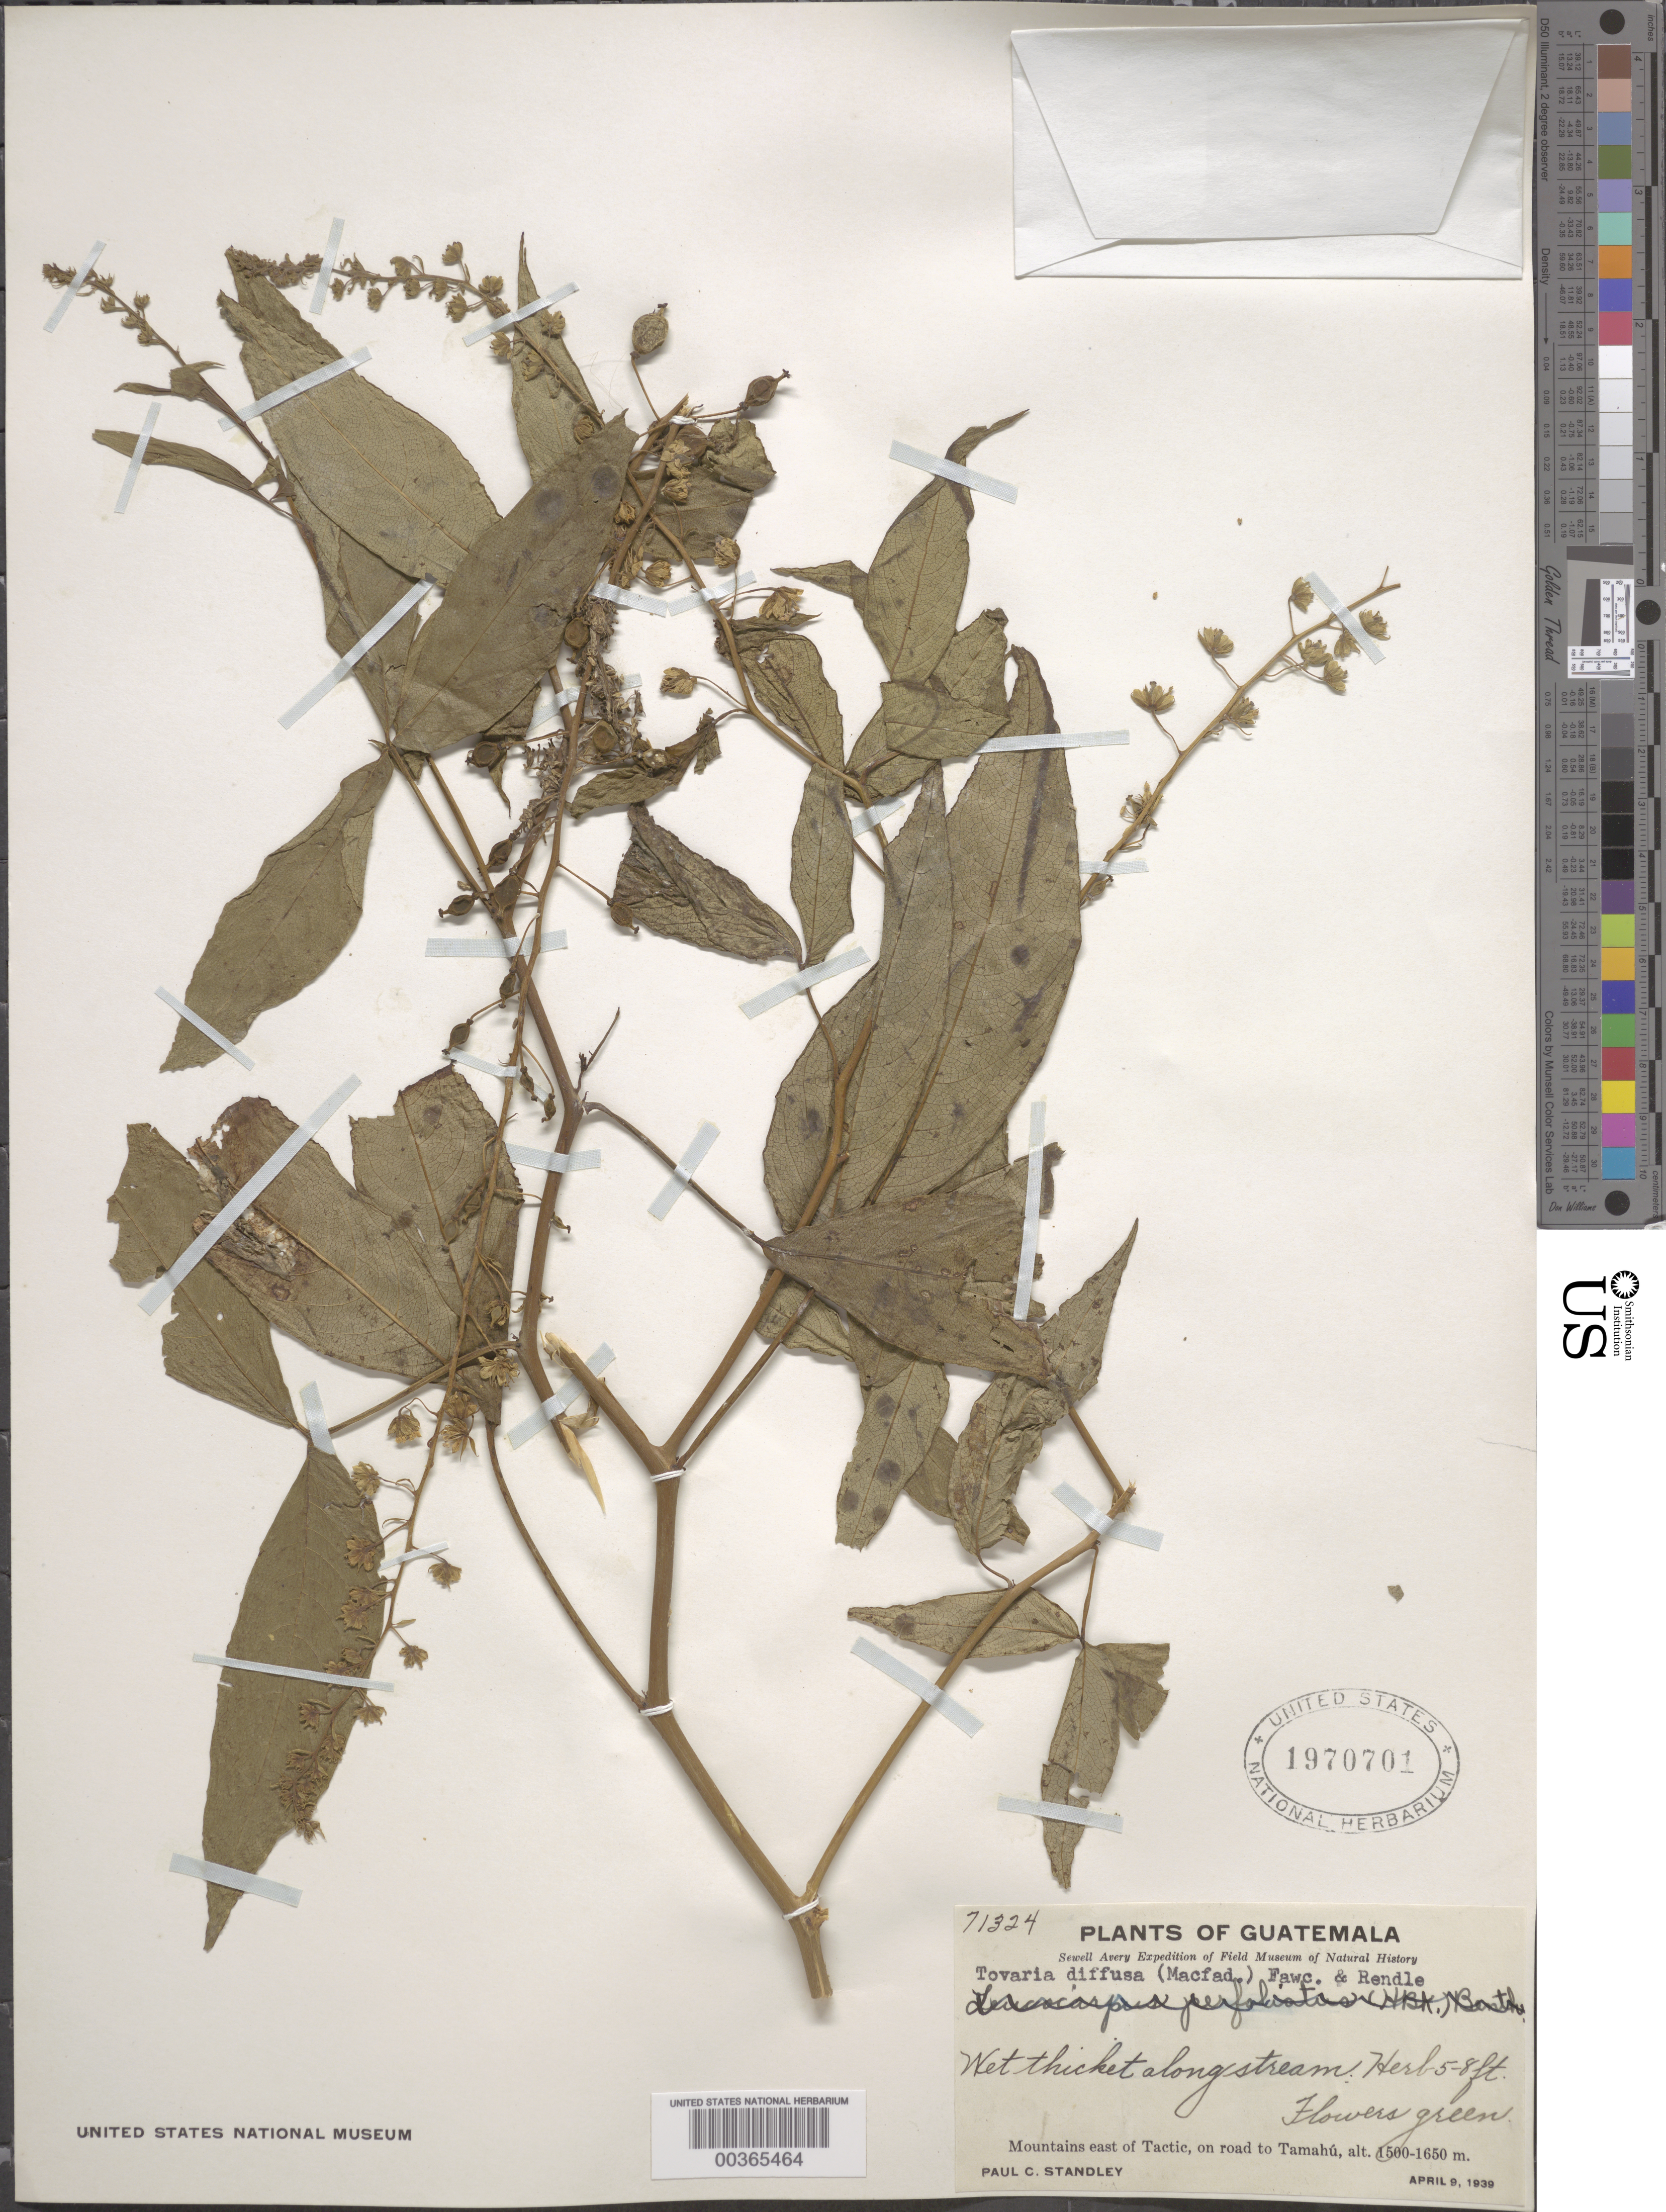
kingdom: Plantae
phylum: Tracheophyta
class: Magnoliopsida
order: Brassicales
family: Tovariaceae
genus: Tovaria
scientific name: Tovaria diffusa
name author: (Macfad.) Fawc. & Rendle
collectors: P. C. Standley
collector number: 71324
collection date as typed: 09 Apr 1939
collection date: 1939-04-09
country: Guatemala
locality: Mtns e. of Tactic, on road to Tamahu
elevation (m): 1500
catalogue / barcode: US 1970701